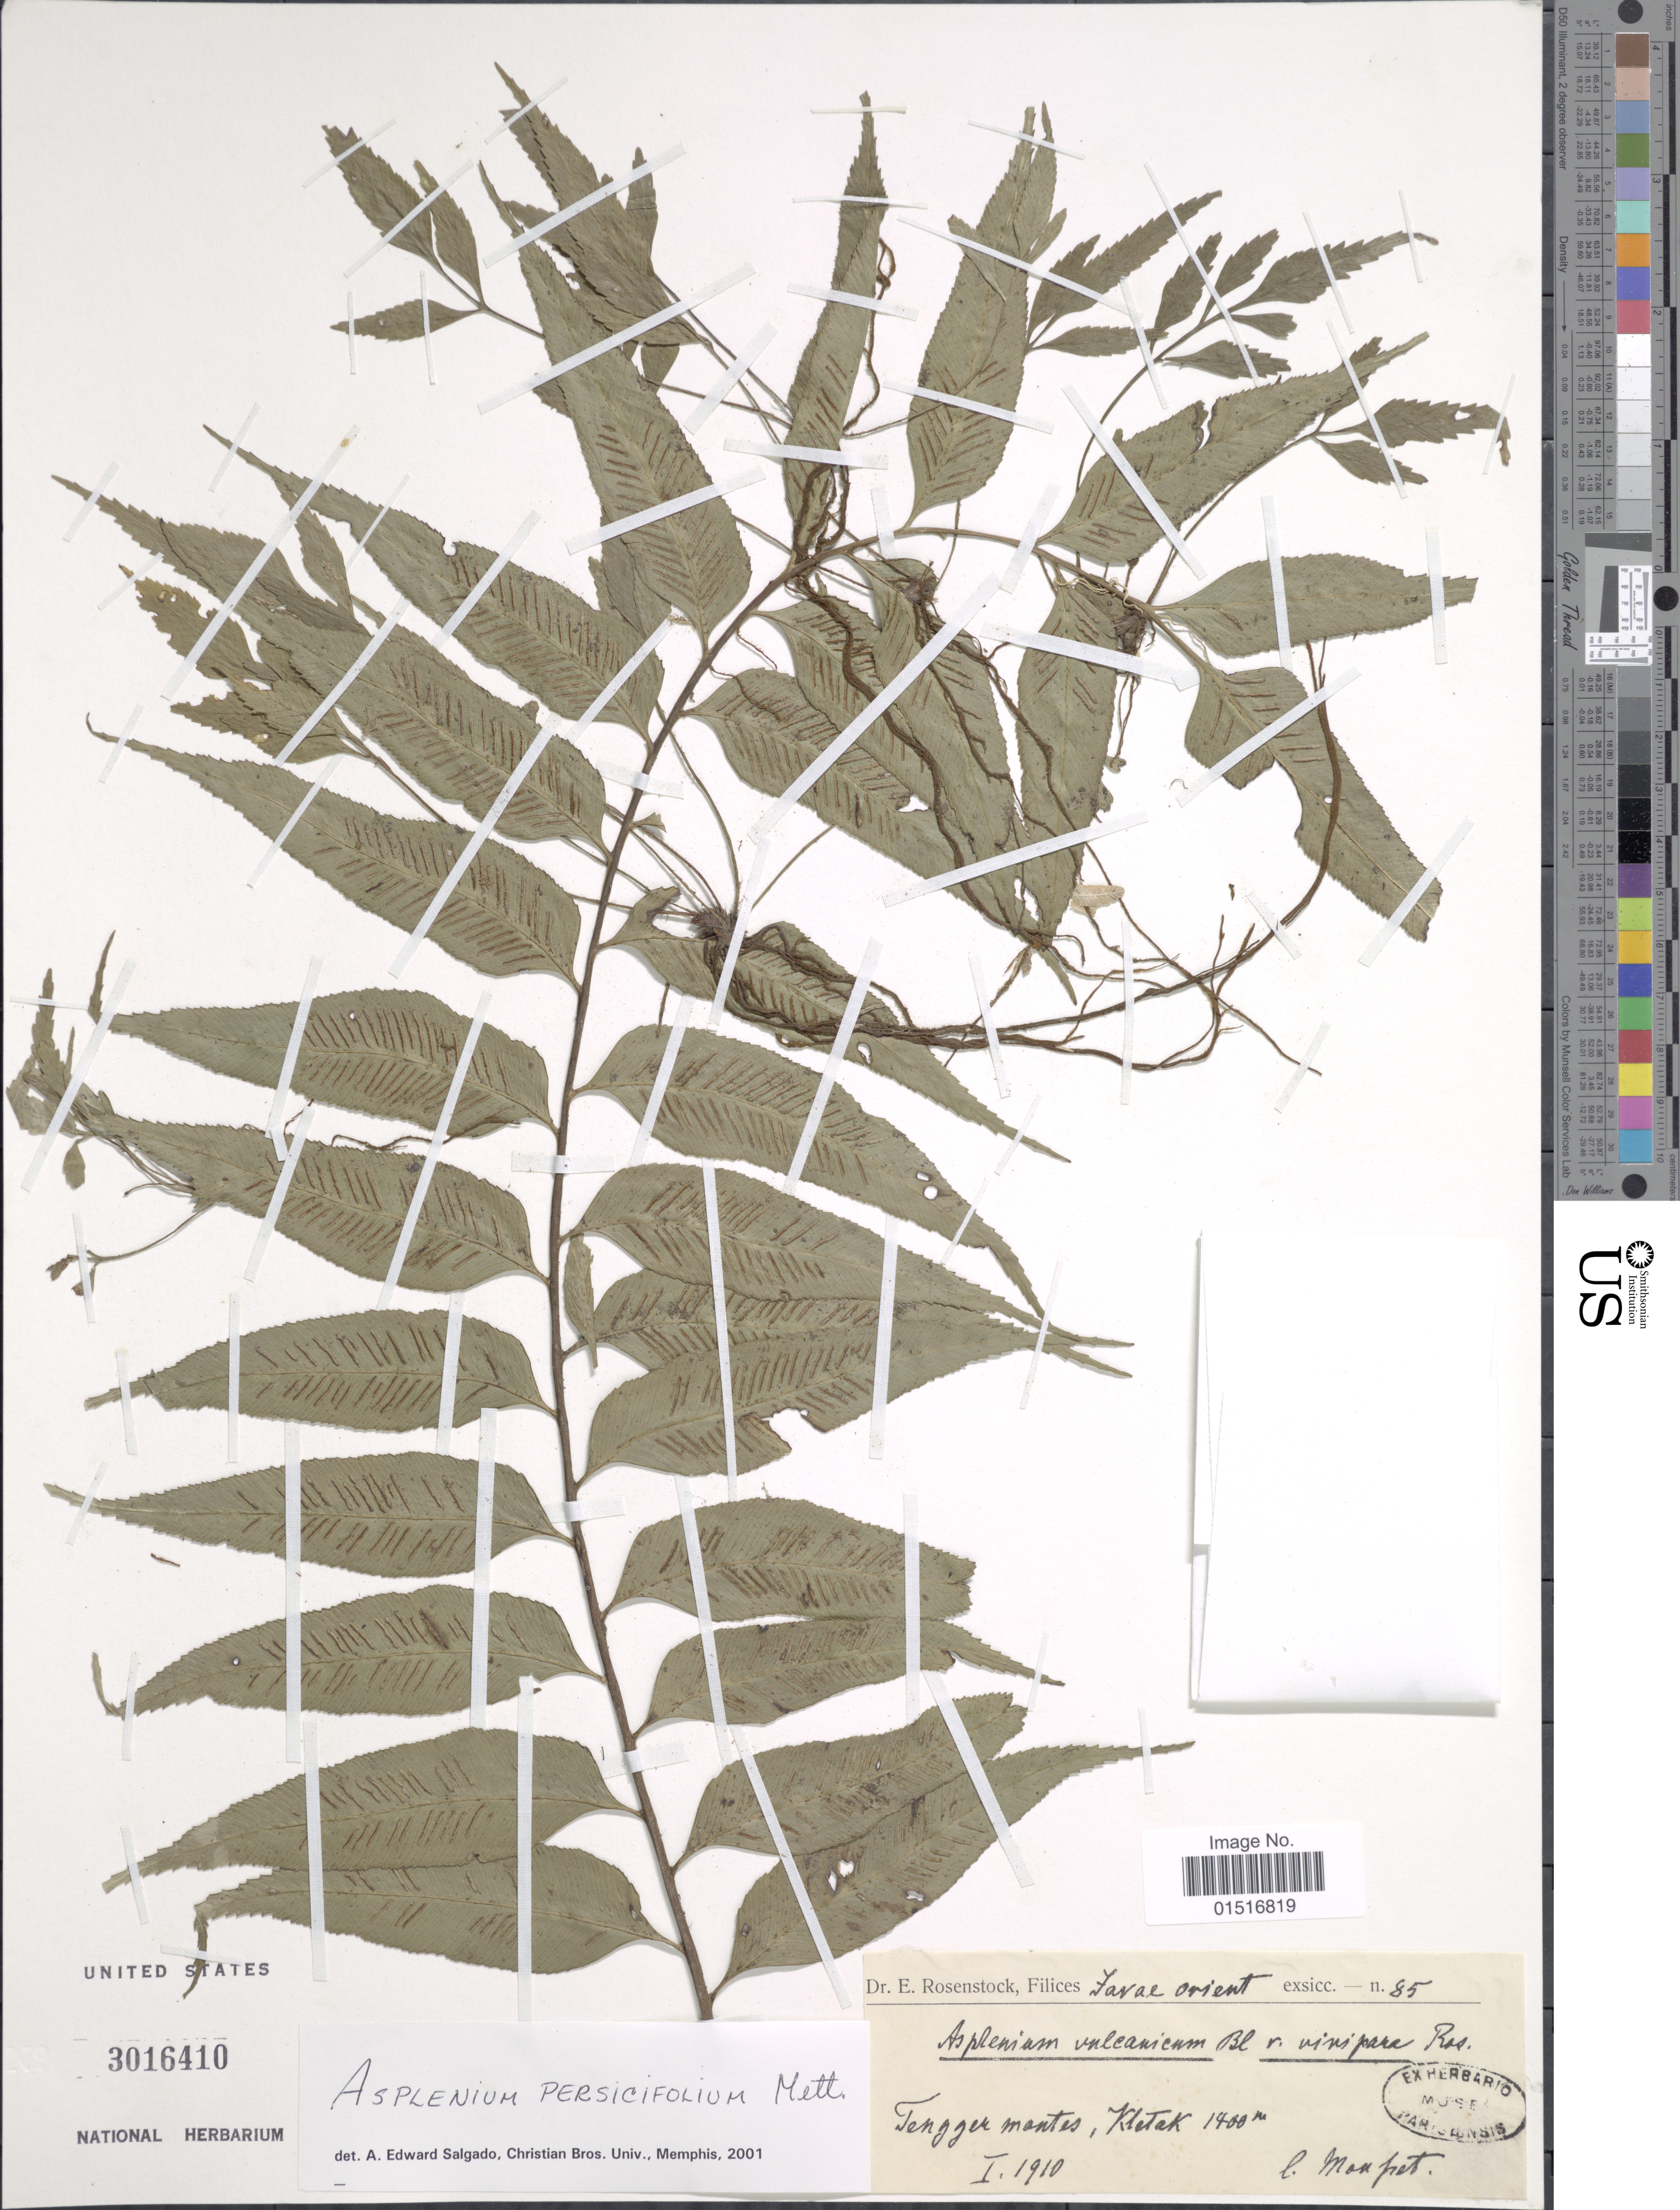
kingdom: Plantae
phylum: Tracheophyta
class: Polypodiopsida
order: Polypodiales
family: Aspleniaceae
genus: Asplenium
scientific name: Asplenium persicifolium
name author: J. Sm. ex Mett.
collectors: Mousset, --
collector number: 85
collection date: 1910-01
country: Indonesia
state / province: Java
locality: Tengger mantes, Kletak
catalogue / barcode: US 3016410